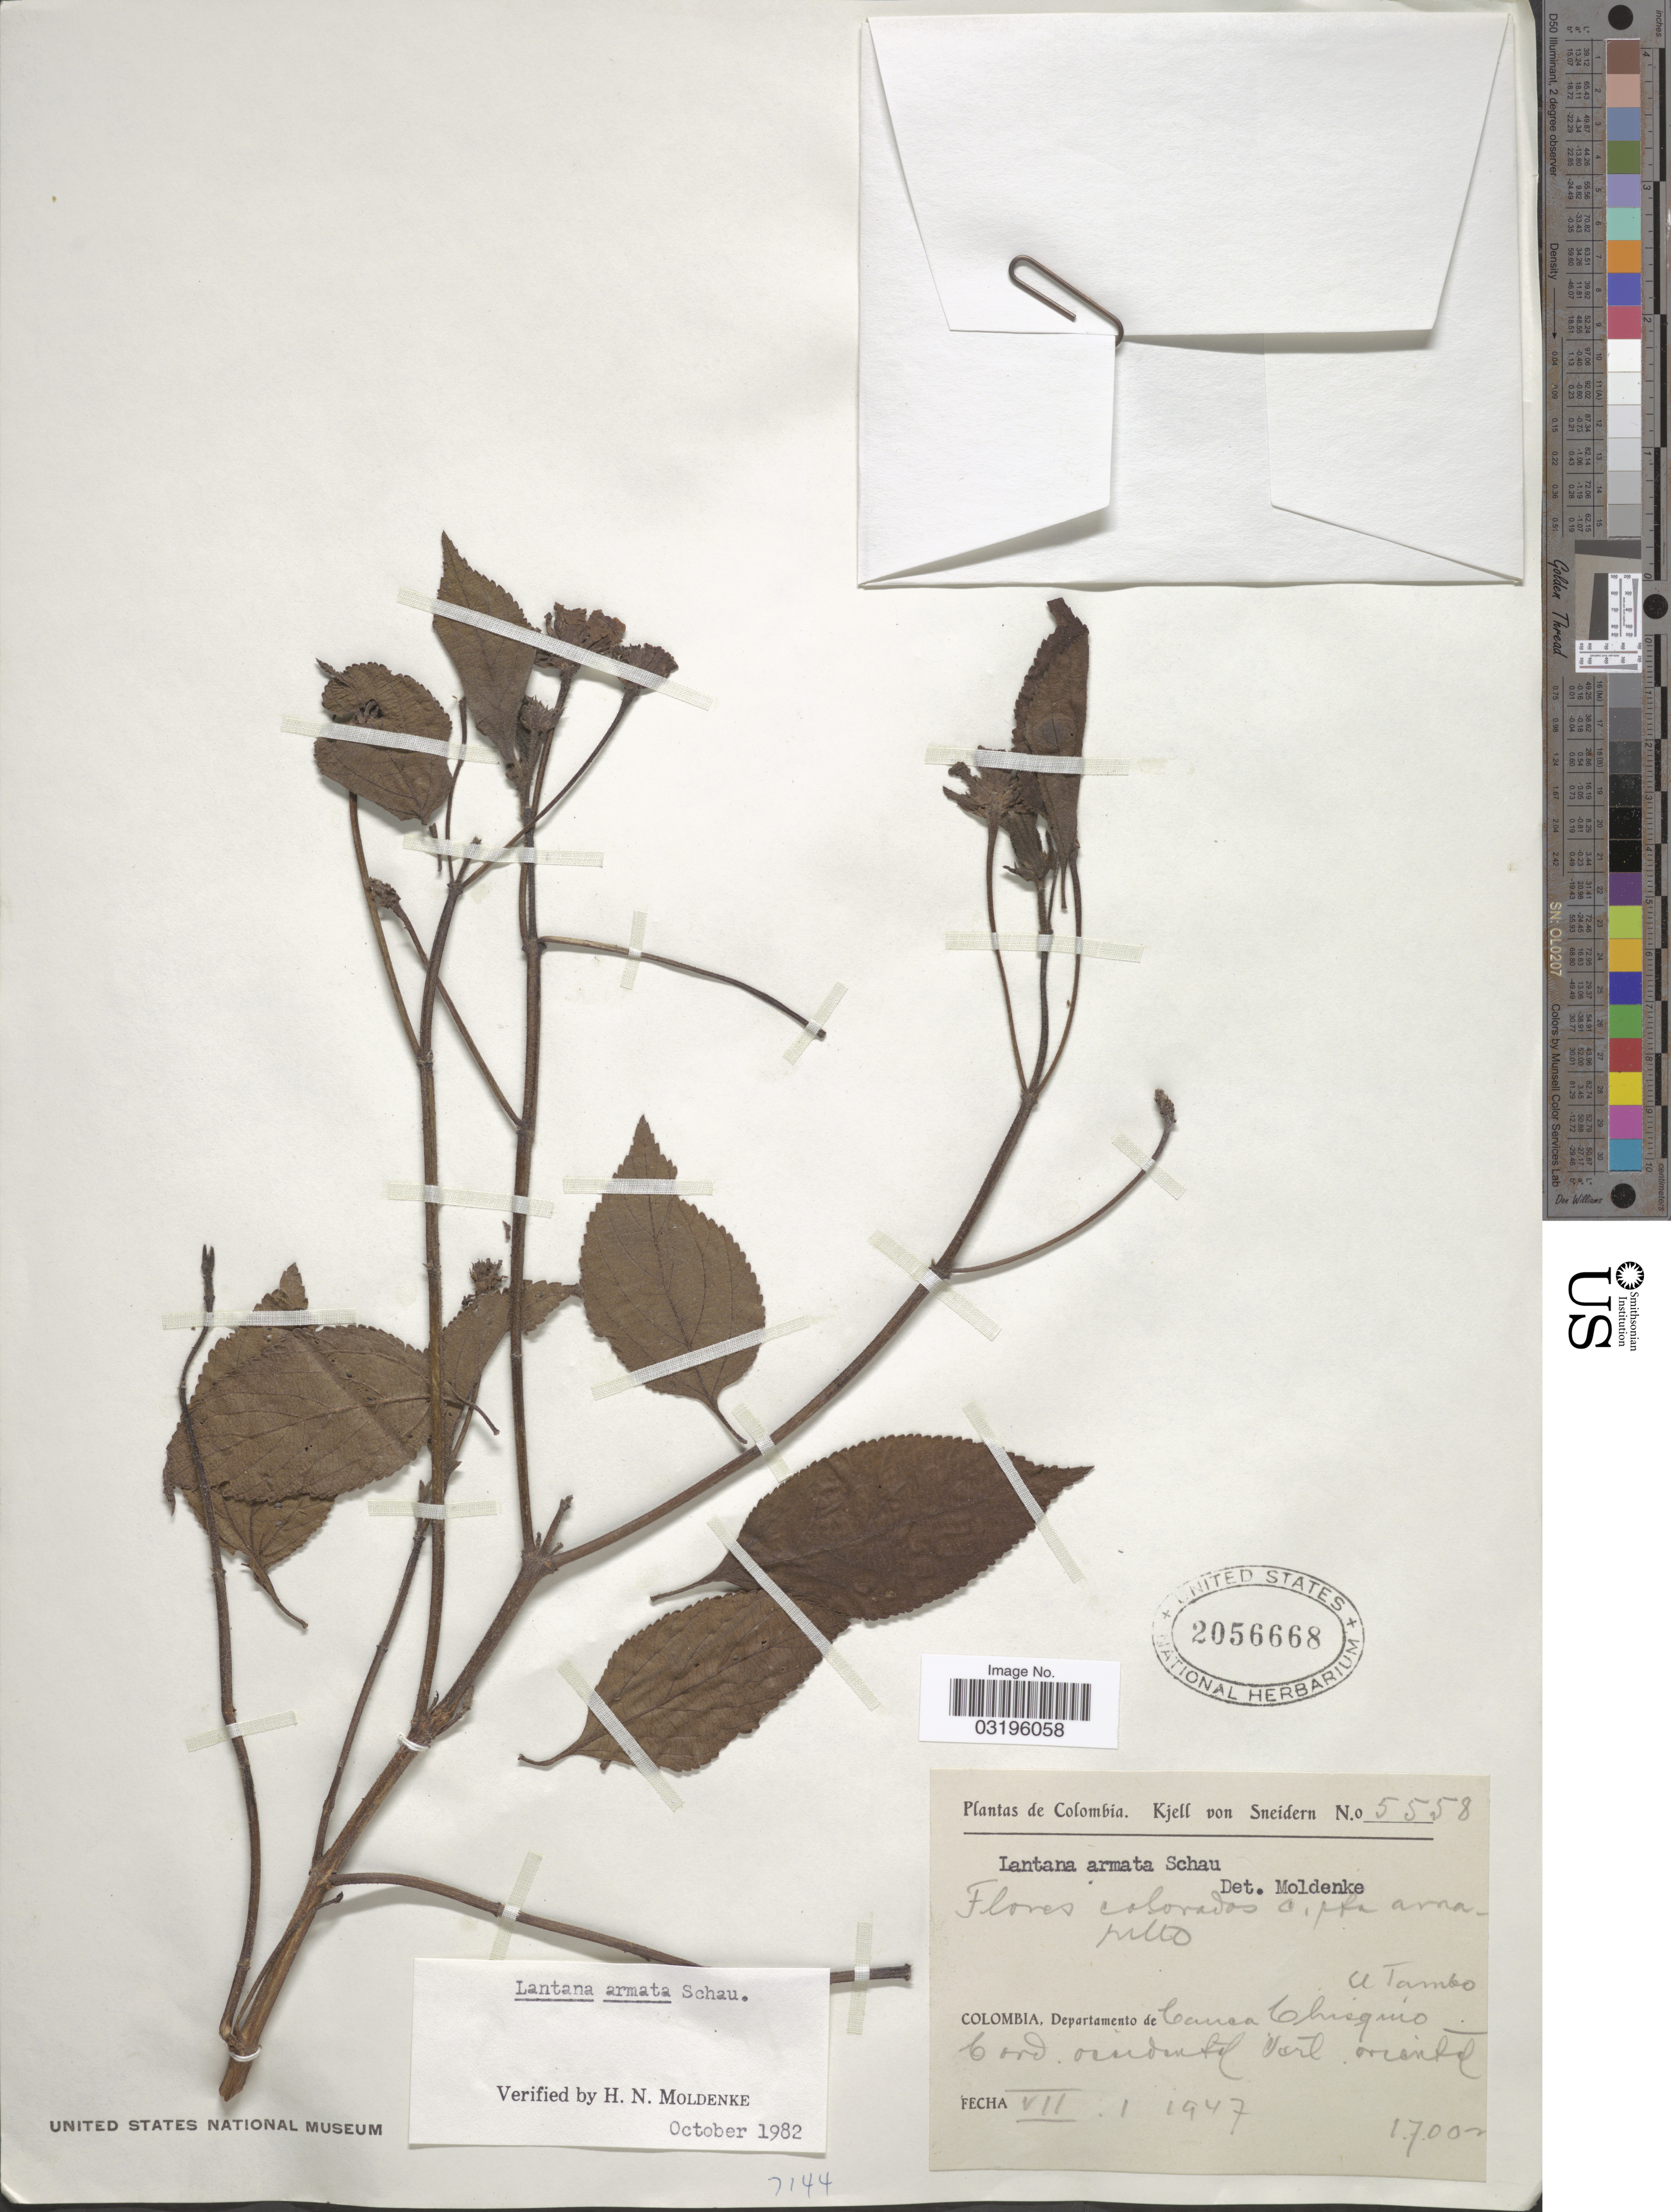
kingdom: Plantae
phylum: Tracheophyta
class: Magnoliopsida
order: Lamiales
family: Verbenaceae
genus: Lantana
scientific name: Lantana x armata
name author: Schauer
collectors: K. von Sneidern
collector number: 5558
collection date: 1947-07-01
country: Colombia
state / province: Cauca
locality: Chisquio. Cord. occidental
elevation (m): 1700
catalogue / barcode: US 2056668